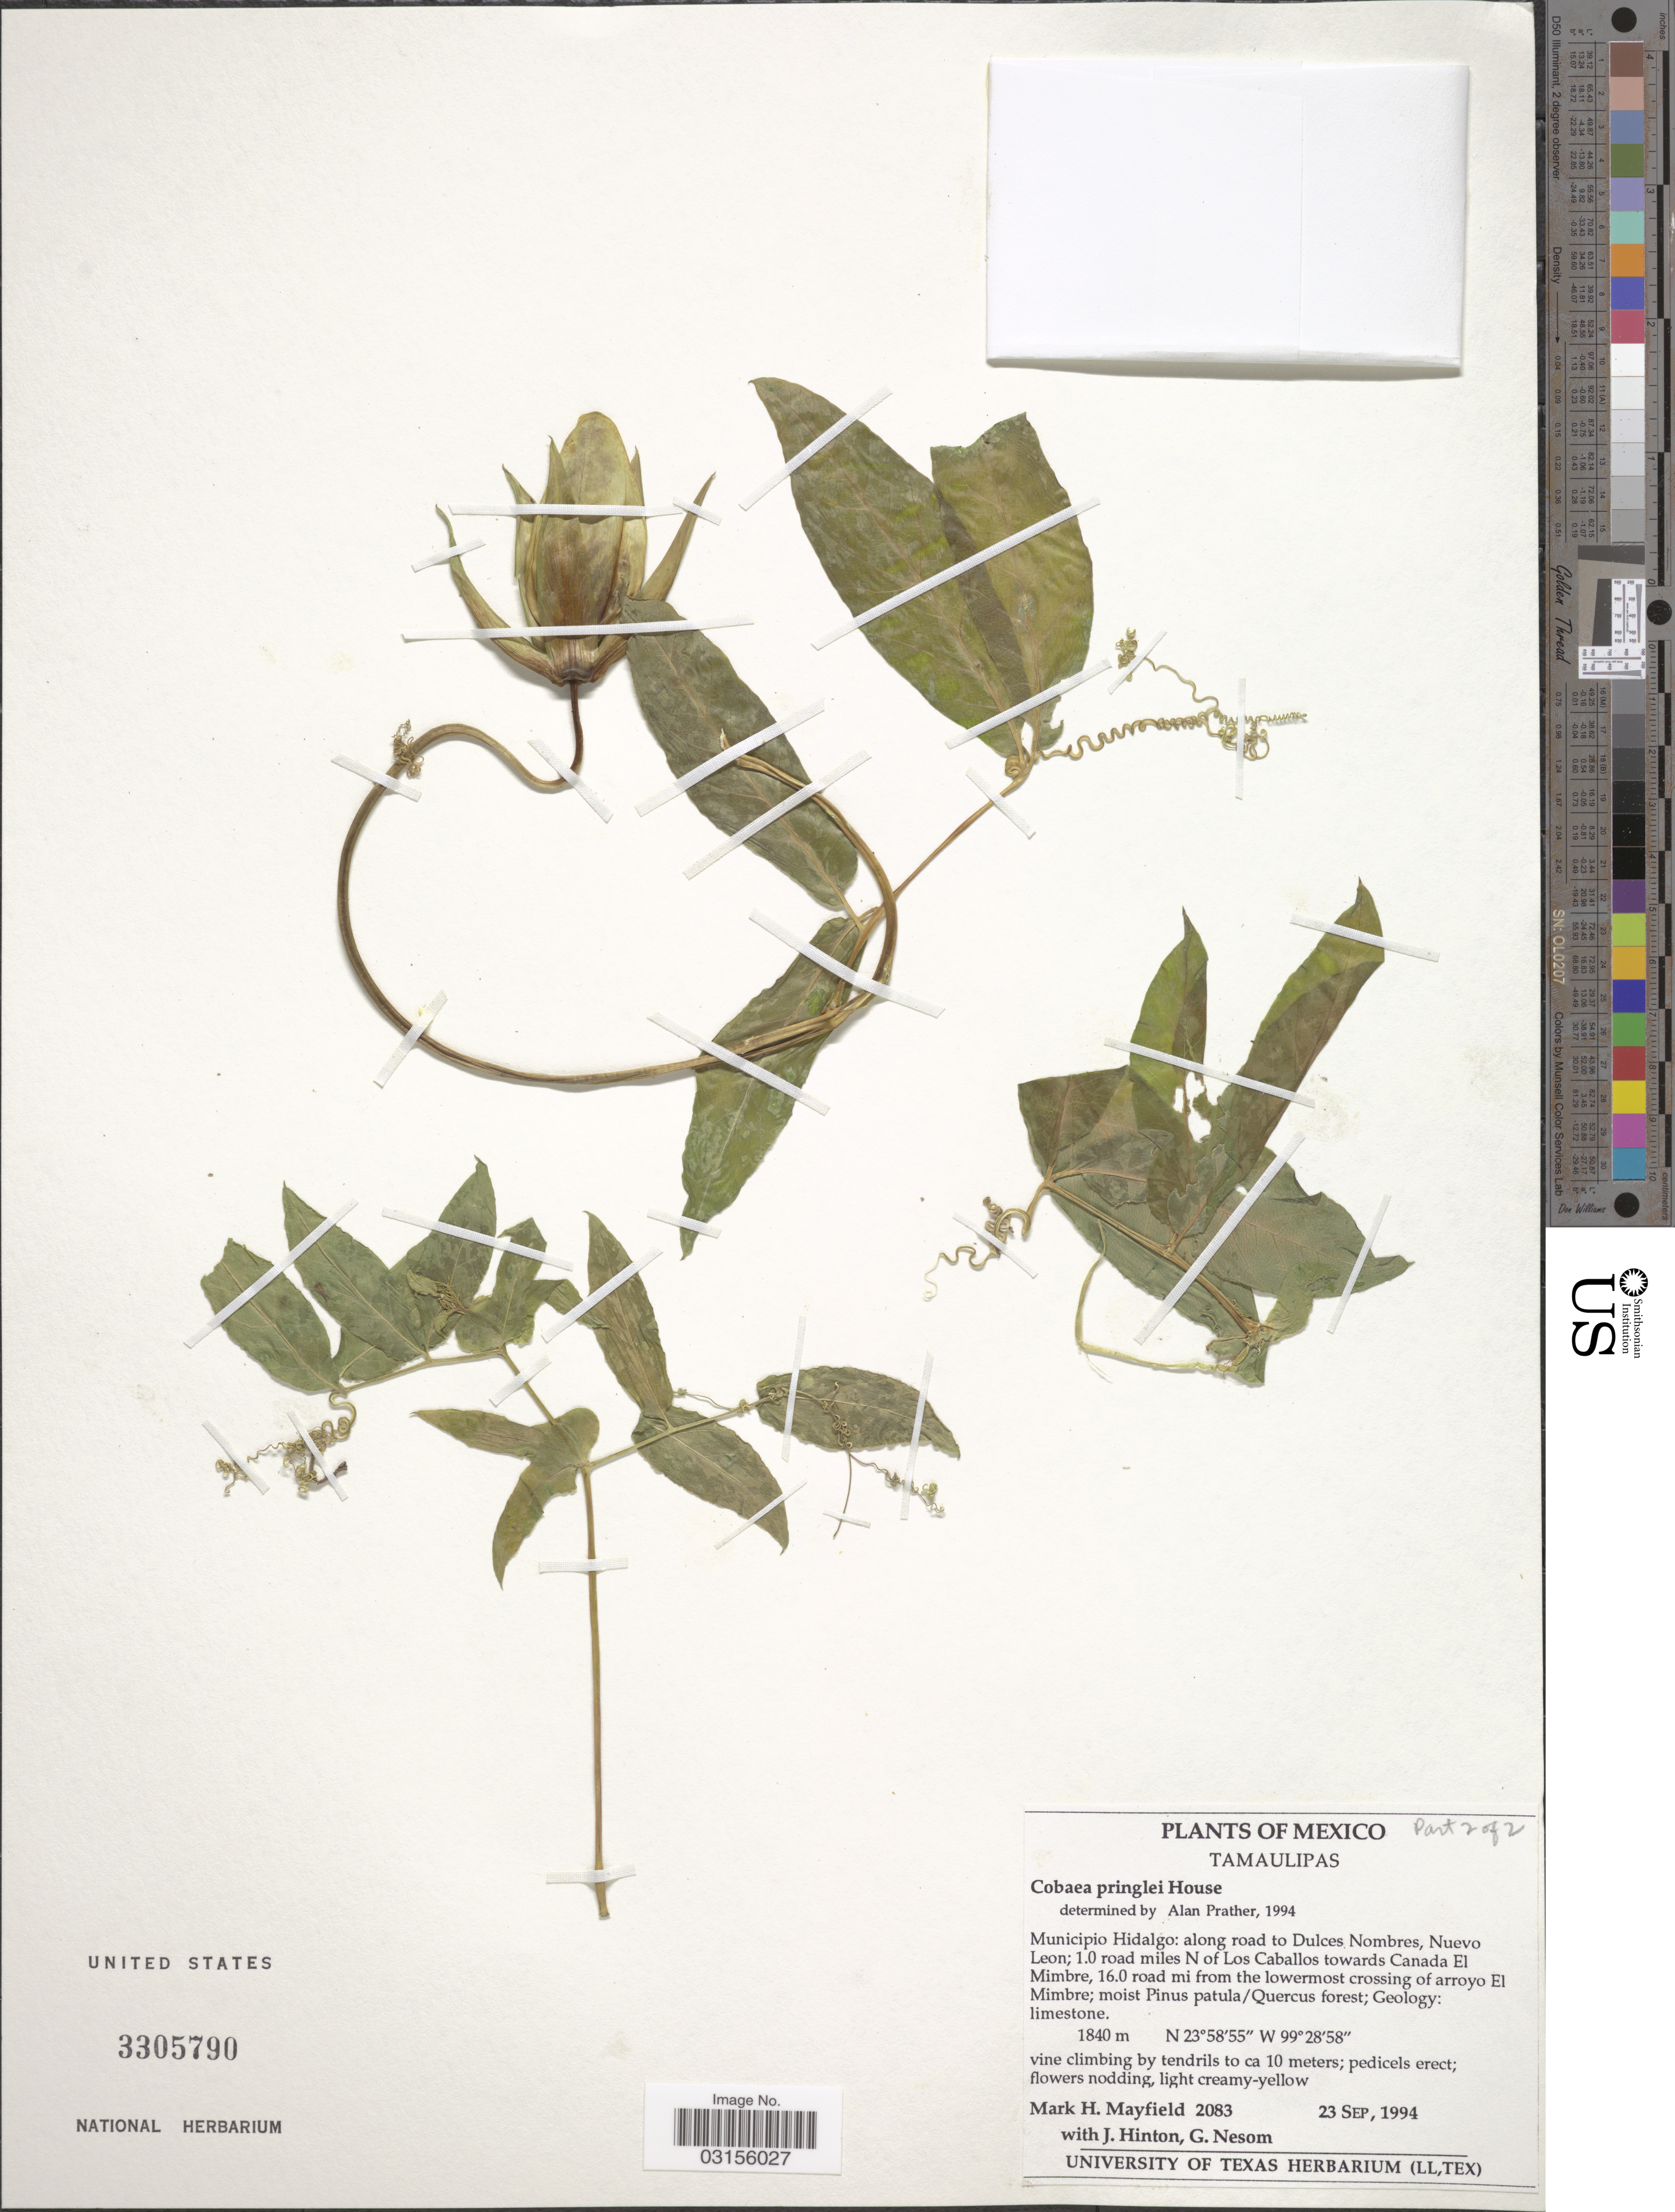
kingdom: Plantae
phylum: Tracheophyta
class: Magnoliopsida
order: Ericales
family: Polemoniaceae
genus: Cobaea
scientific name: Cobaea pringlei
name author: Standl.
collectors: M. H. Mayfield, J. Hinton & G. Nesom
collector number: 2083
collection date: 1994-09-23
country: Mexico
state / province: Tamaulipas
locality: Municipio Hidalgo: along road to Dulces Nombres, Nuevo Leon; 1.0 road miles N of Los Caballos towards Canada El Mimbre, 16.0 road mi from the lowermost crossing of arroyo El Mimbre.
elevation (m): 1840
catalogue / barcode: US 3305790